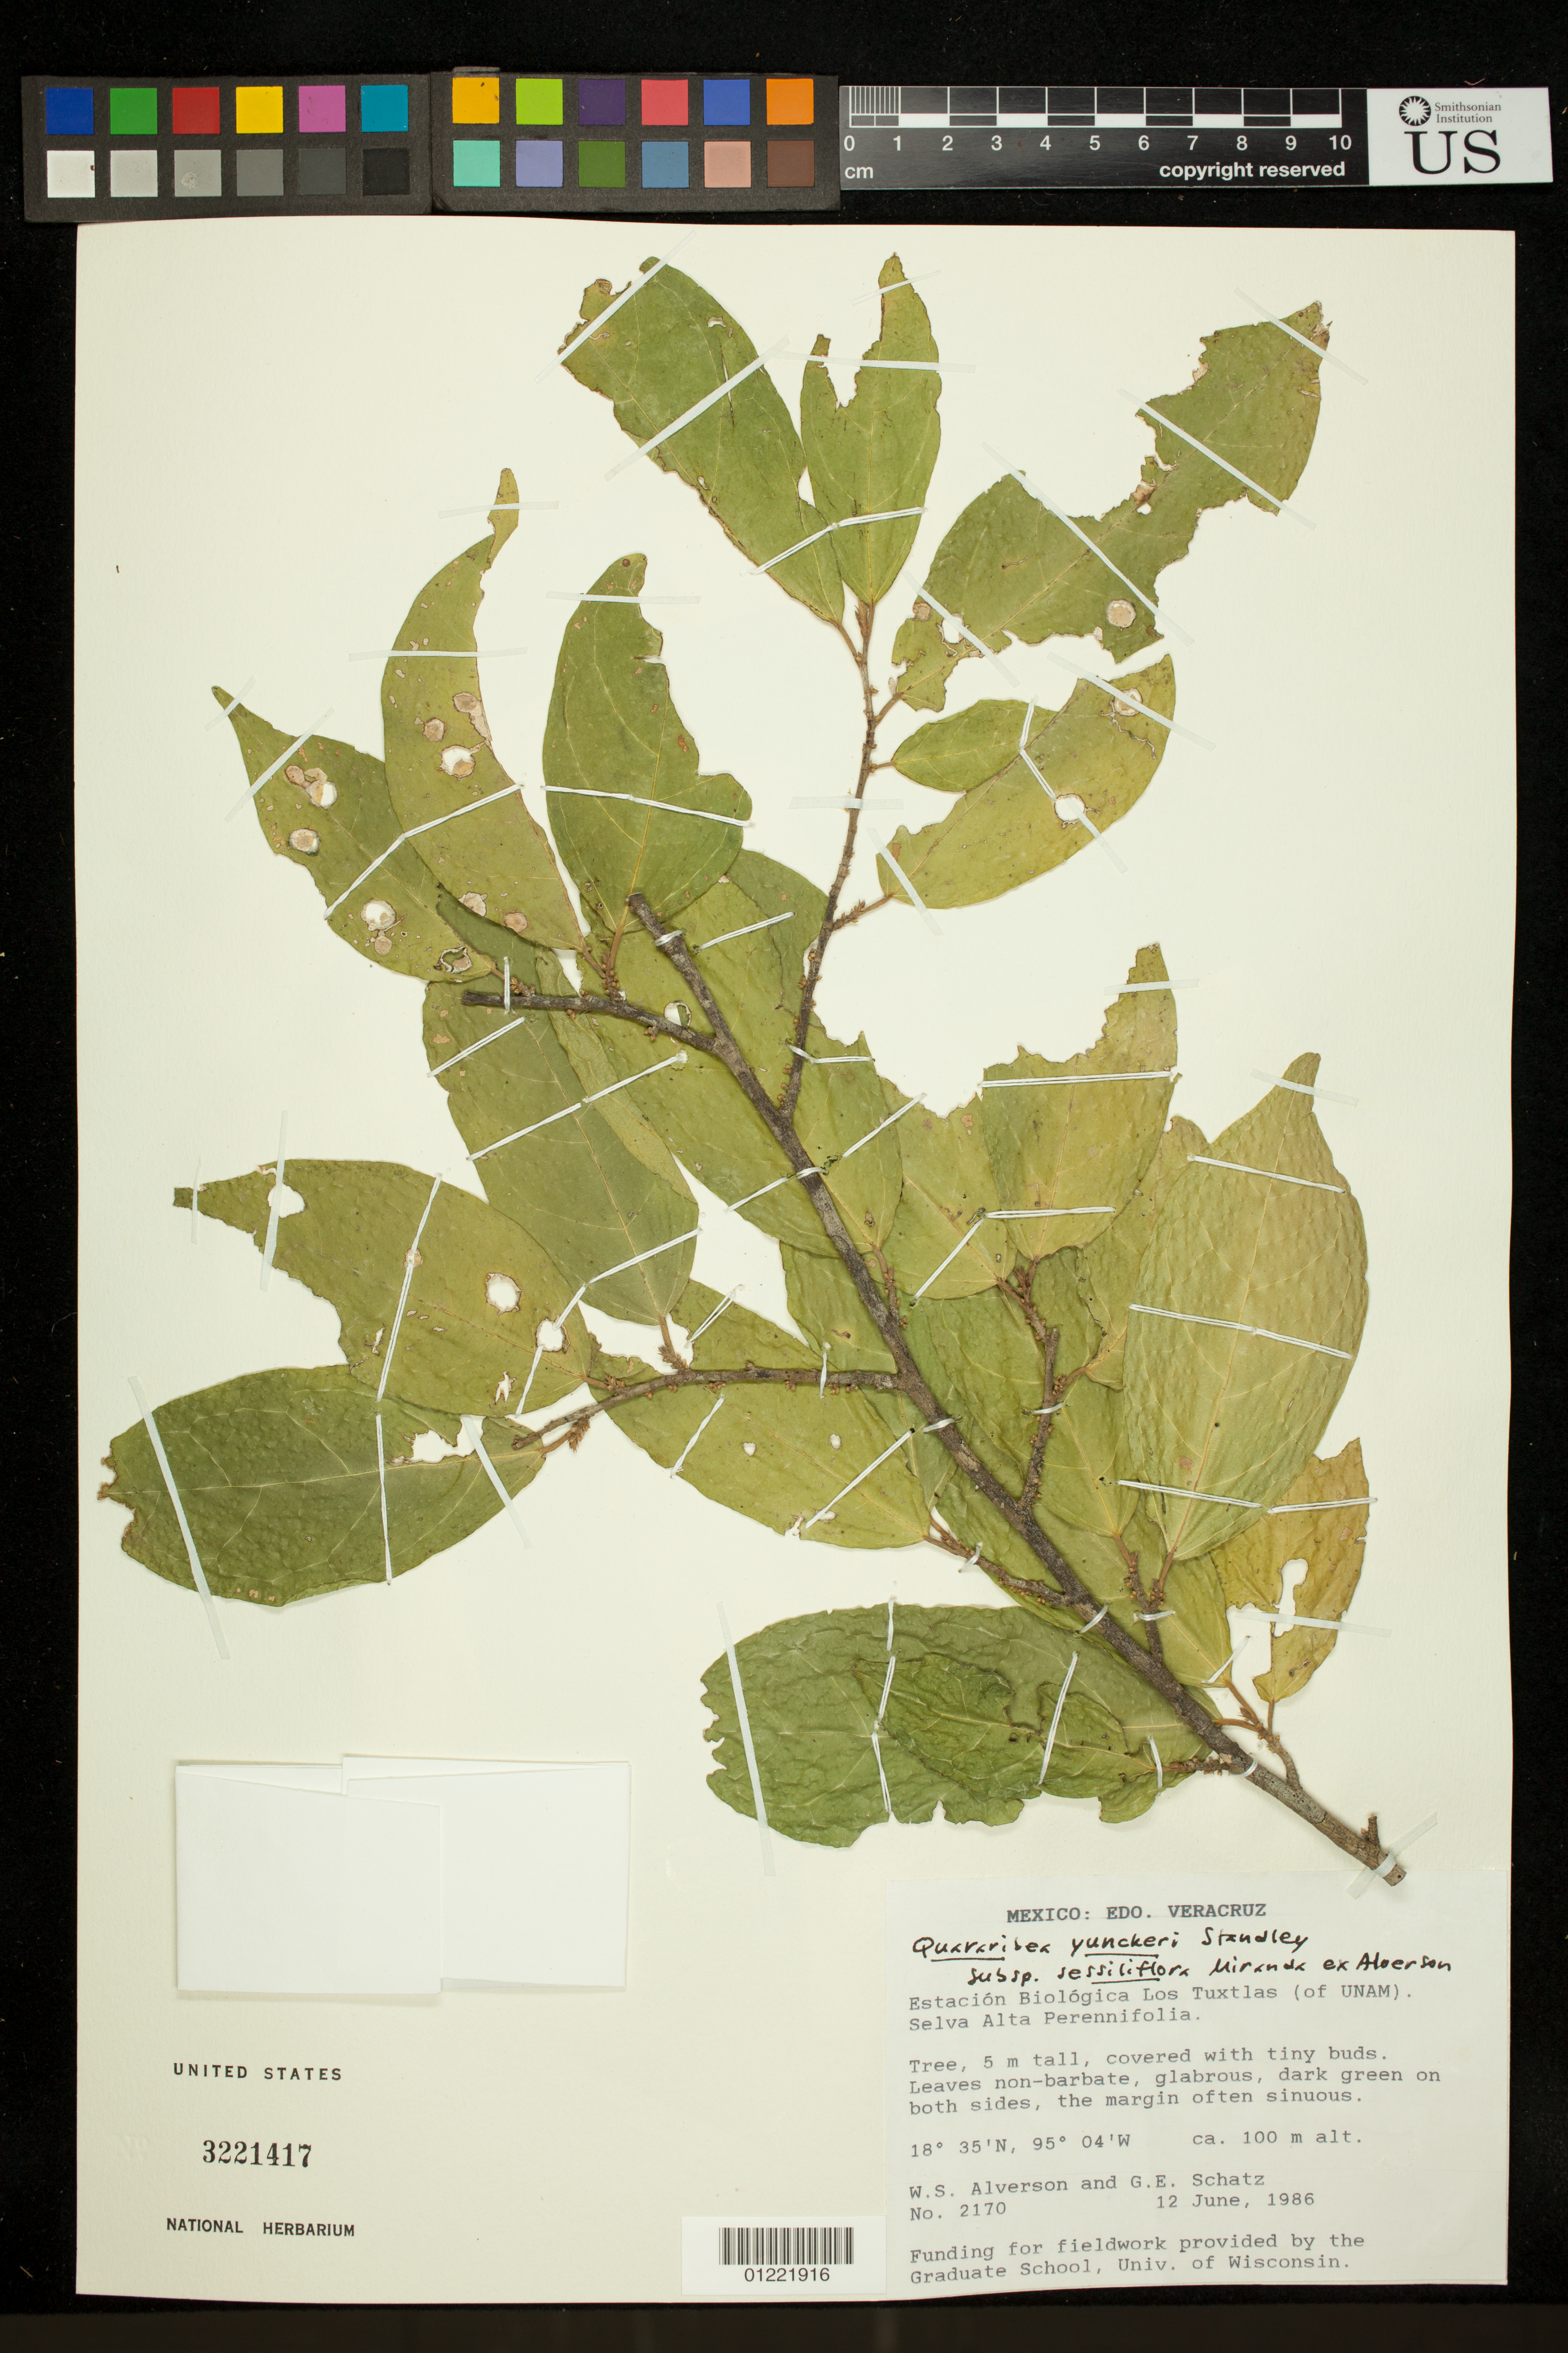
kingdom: Plantae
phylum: Tracheophyta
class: Magnoliopsida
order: Malvales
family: Malvaceae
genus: Quararibea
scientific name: Quararibea yunckeri subsp. sessiliflora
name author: Miranda ex W.S. Alverson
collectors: W. S. Alverson & G. Schatz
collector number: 2170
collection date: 1986-06-12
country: Mexico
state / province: Veracruz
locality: Estacion Biologica Los Tuxtlas (of UNAM). Selva alta perennifolia.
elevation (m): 100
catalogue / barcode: US 3221417